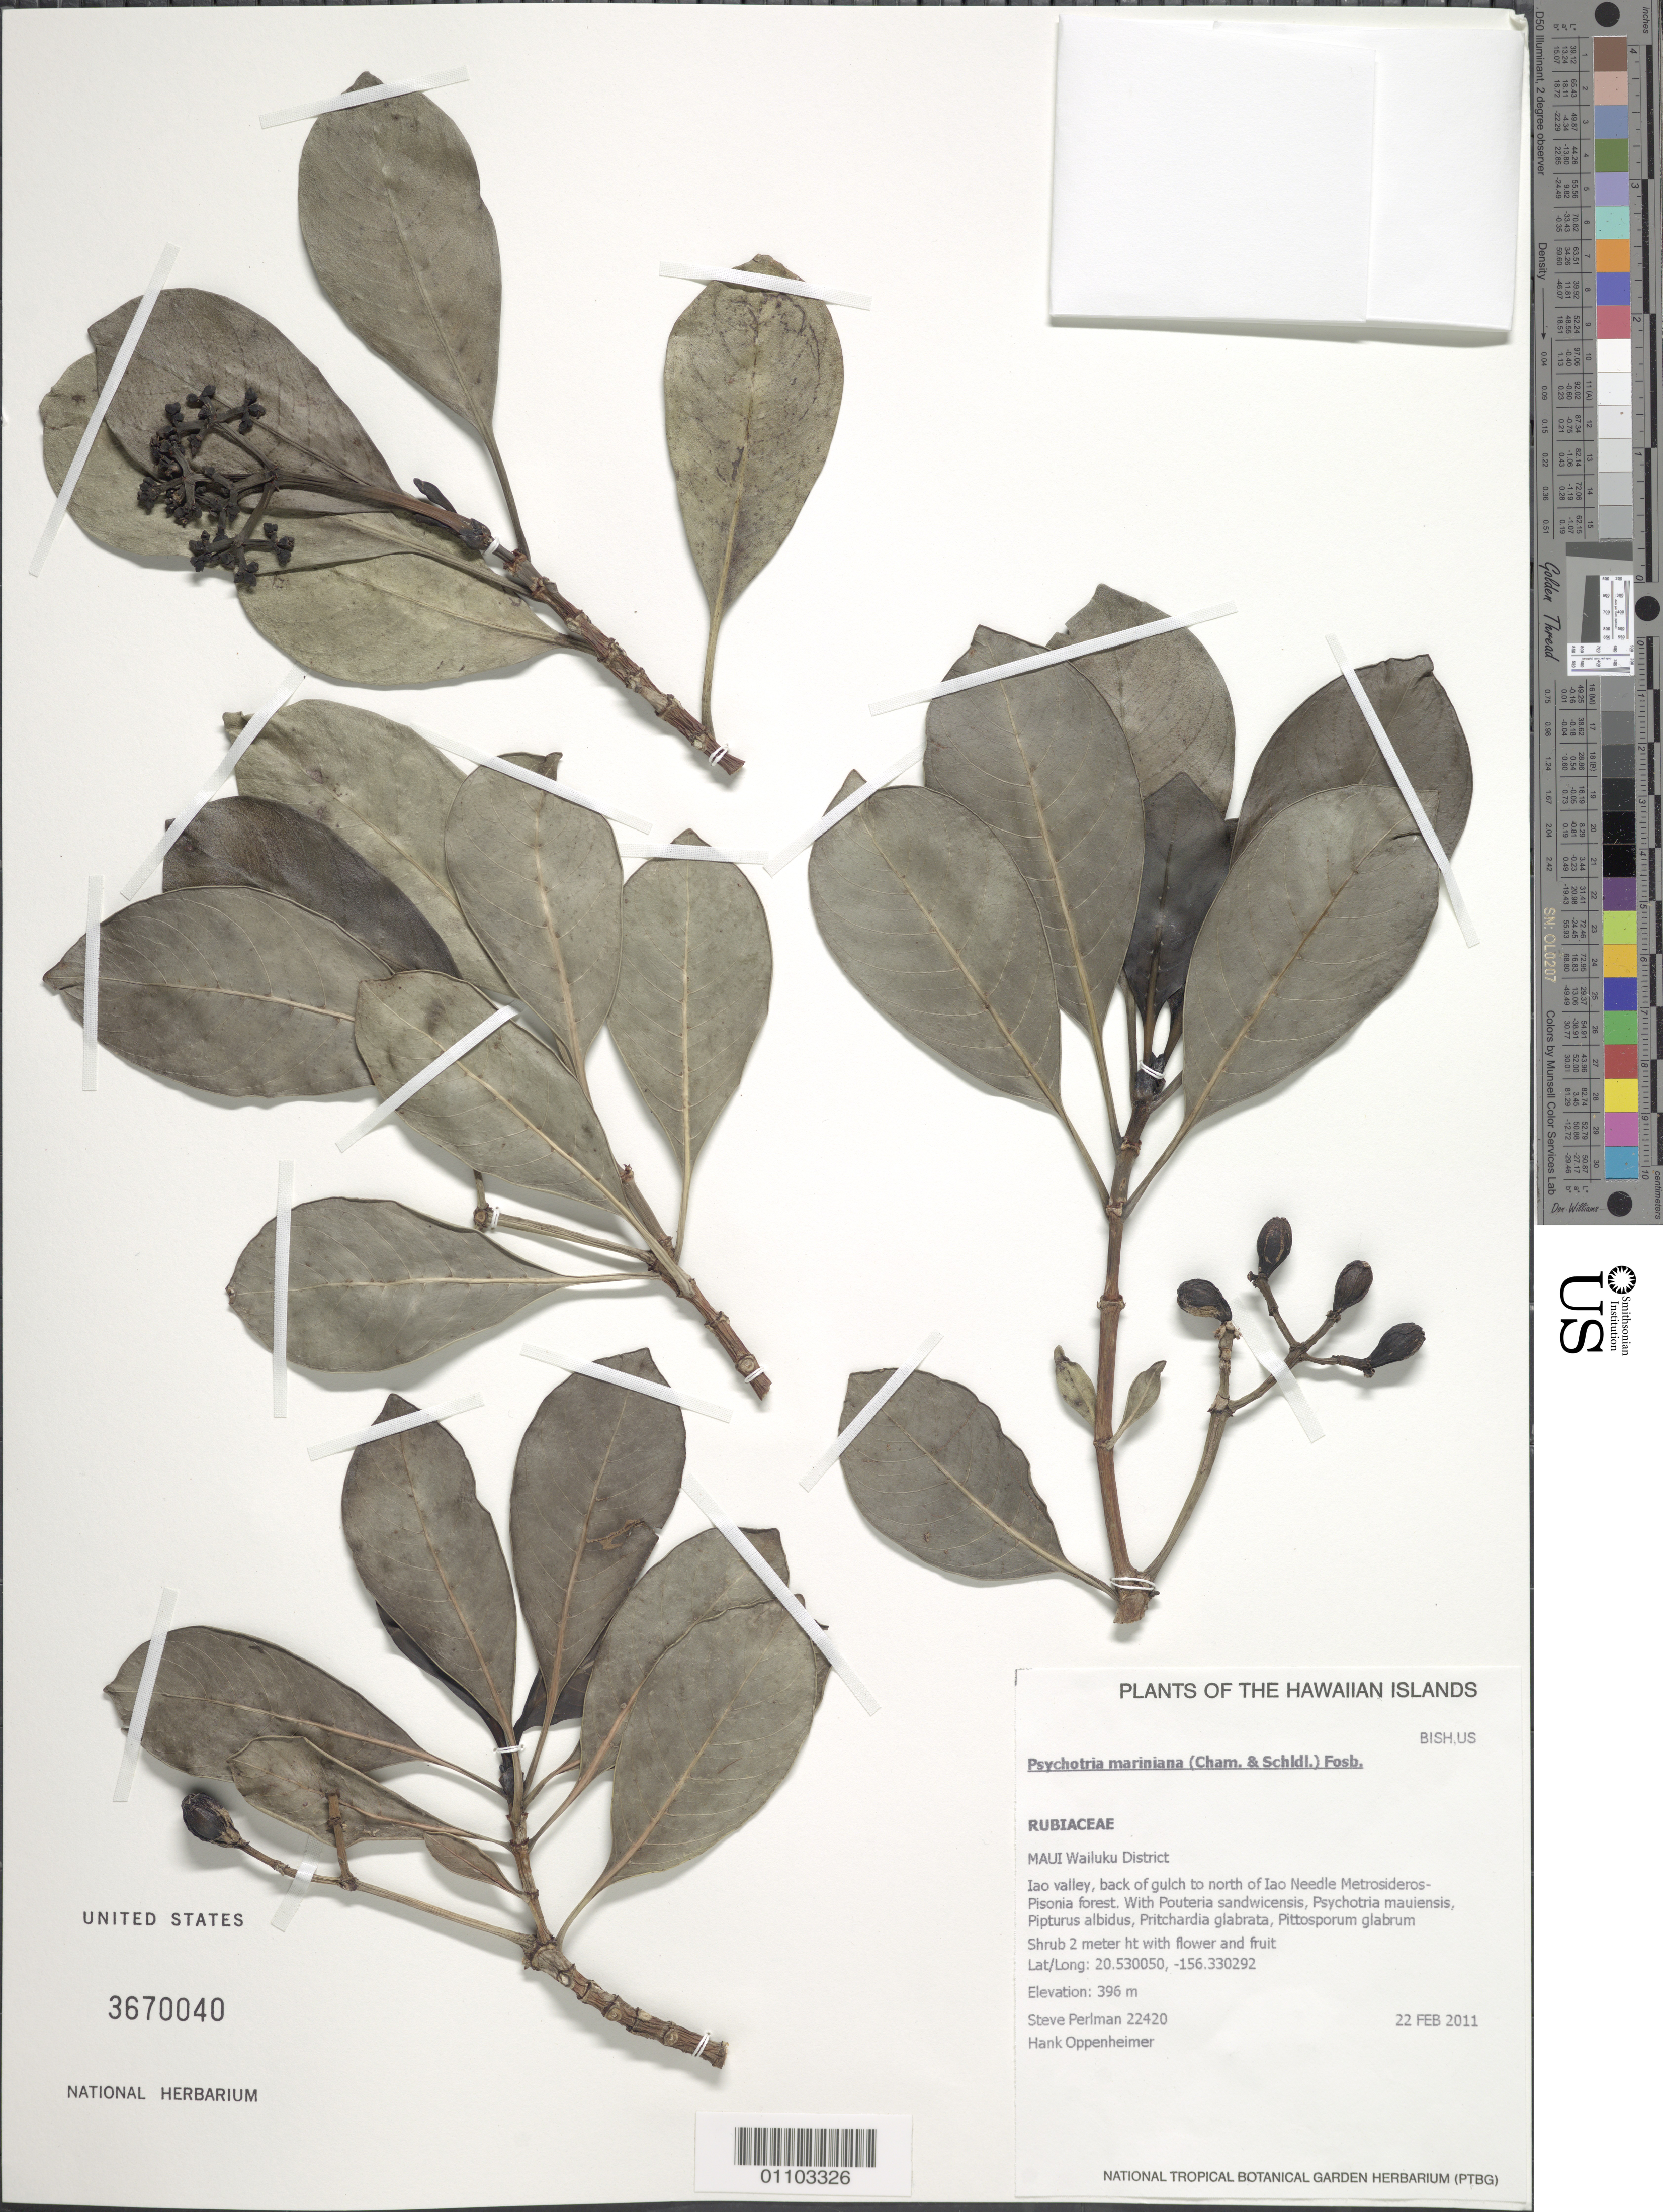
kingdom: Plantae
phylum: Tracheophyta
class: Magnoliopsida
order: Gentianales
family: Rubiaceae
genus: Psychotria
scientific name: Psychotria mariniana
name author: (Cham. & Schltdl.) Fosberg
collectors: S. P. Perlman & H. L. Oppenheimer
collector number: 22420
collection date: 2011-02-22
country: United States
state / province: Hawaii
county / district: Maui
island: Maui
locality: Wailuku District, Iao valley, back of gulch to north of Iao Needle.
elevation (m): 396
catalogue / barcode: US 3670040